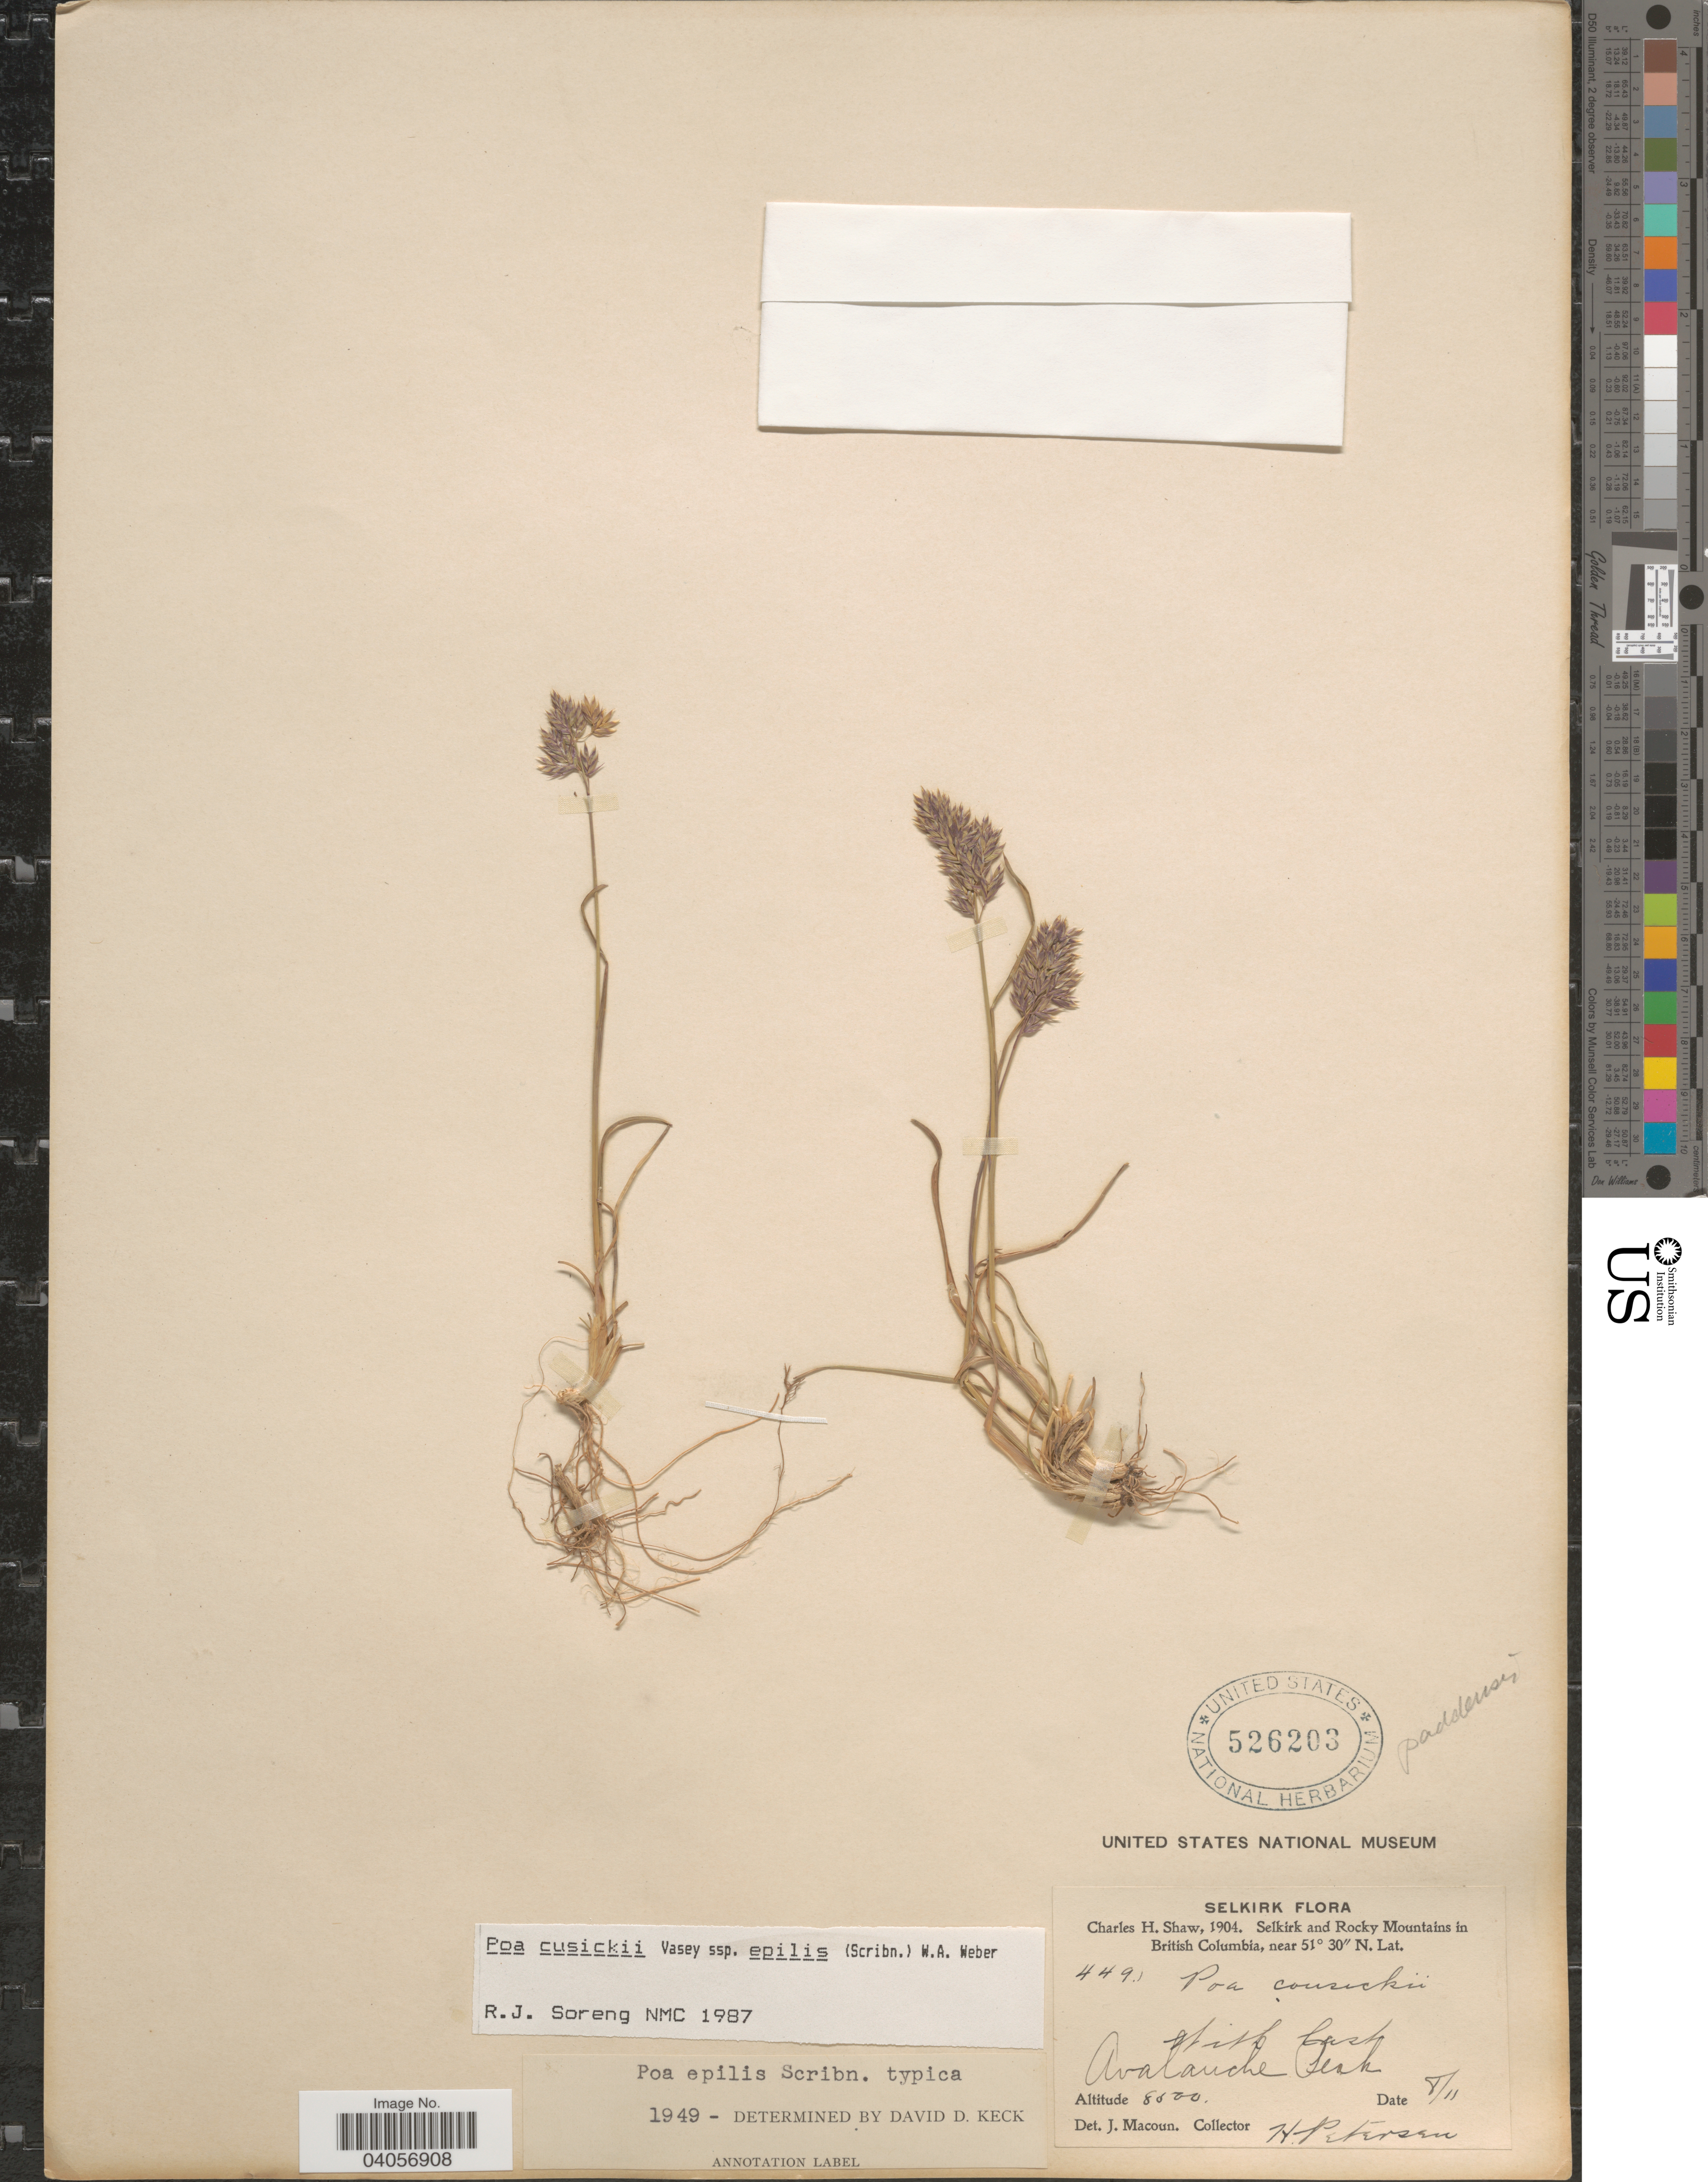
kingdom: Plantae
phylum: Tracheophyta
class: Liliopsida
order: Poales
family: Poaceae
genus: Poa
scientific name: Poa cusickii subsp. epilis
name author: (Scribn.) W.A. Weber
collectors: H. Petersen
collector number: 4491*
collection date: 1904-11-08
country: Canada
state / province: British Columbia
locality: Selkirk. Selkirk and Rocky Mountains. Avalanche Peak.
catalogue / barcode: US 526203